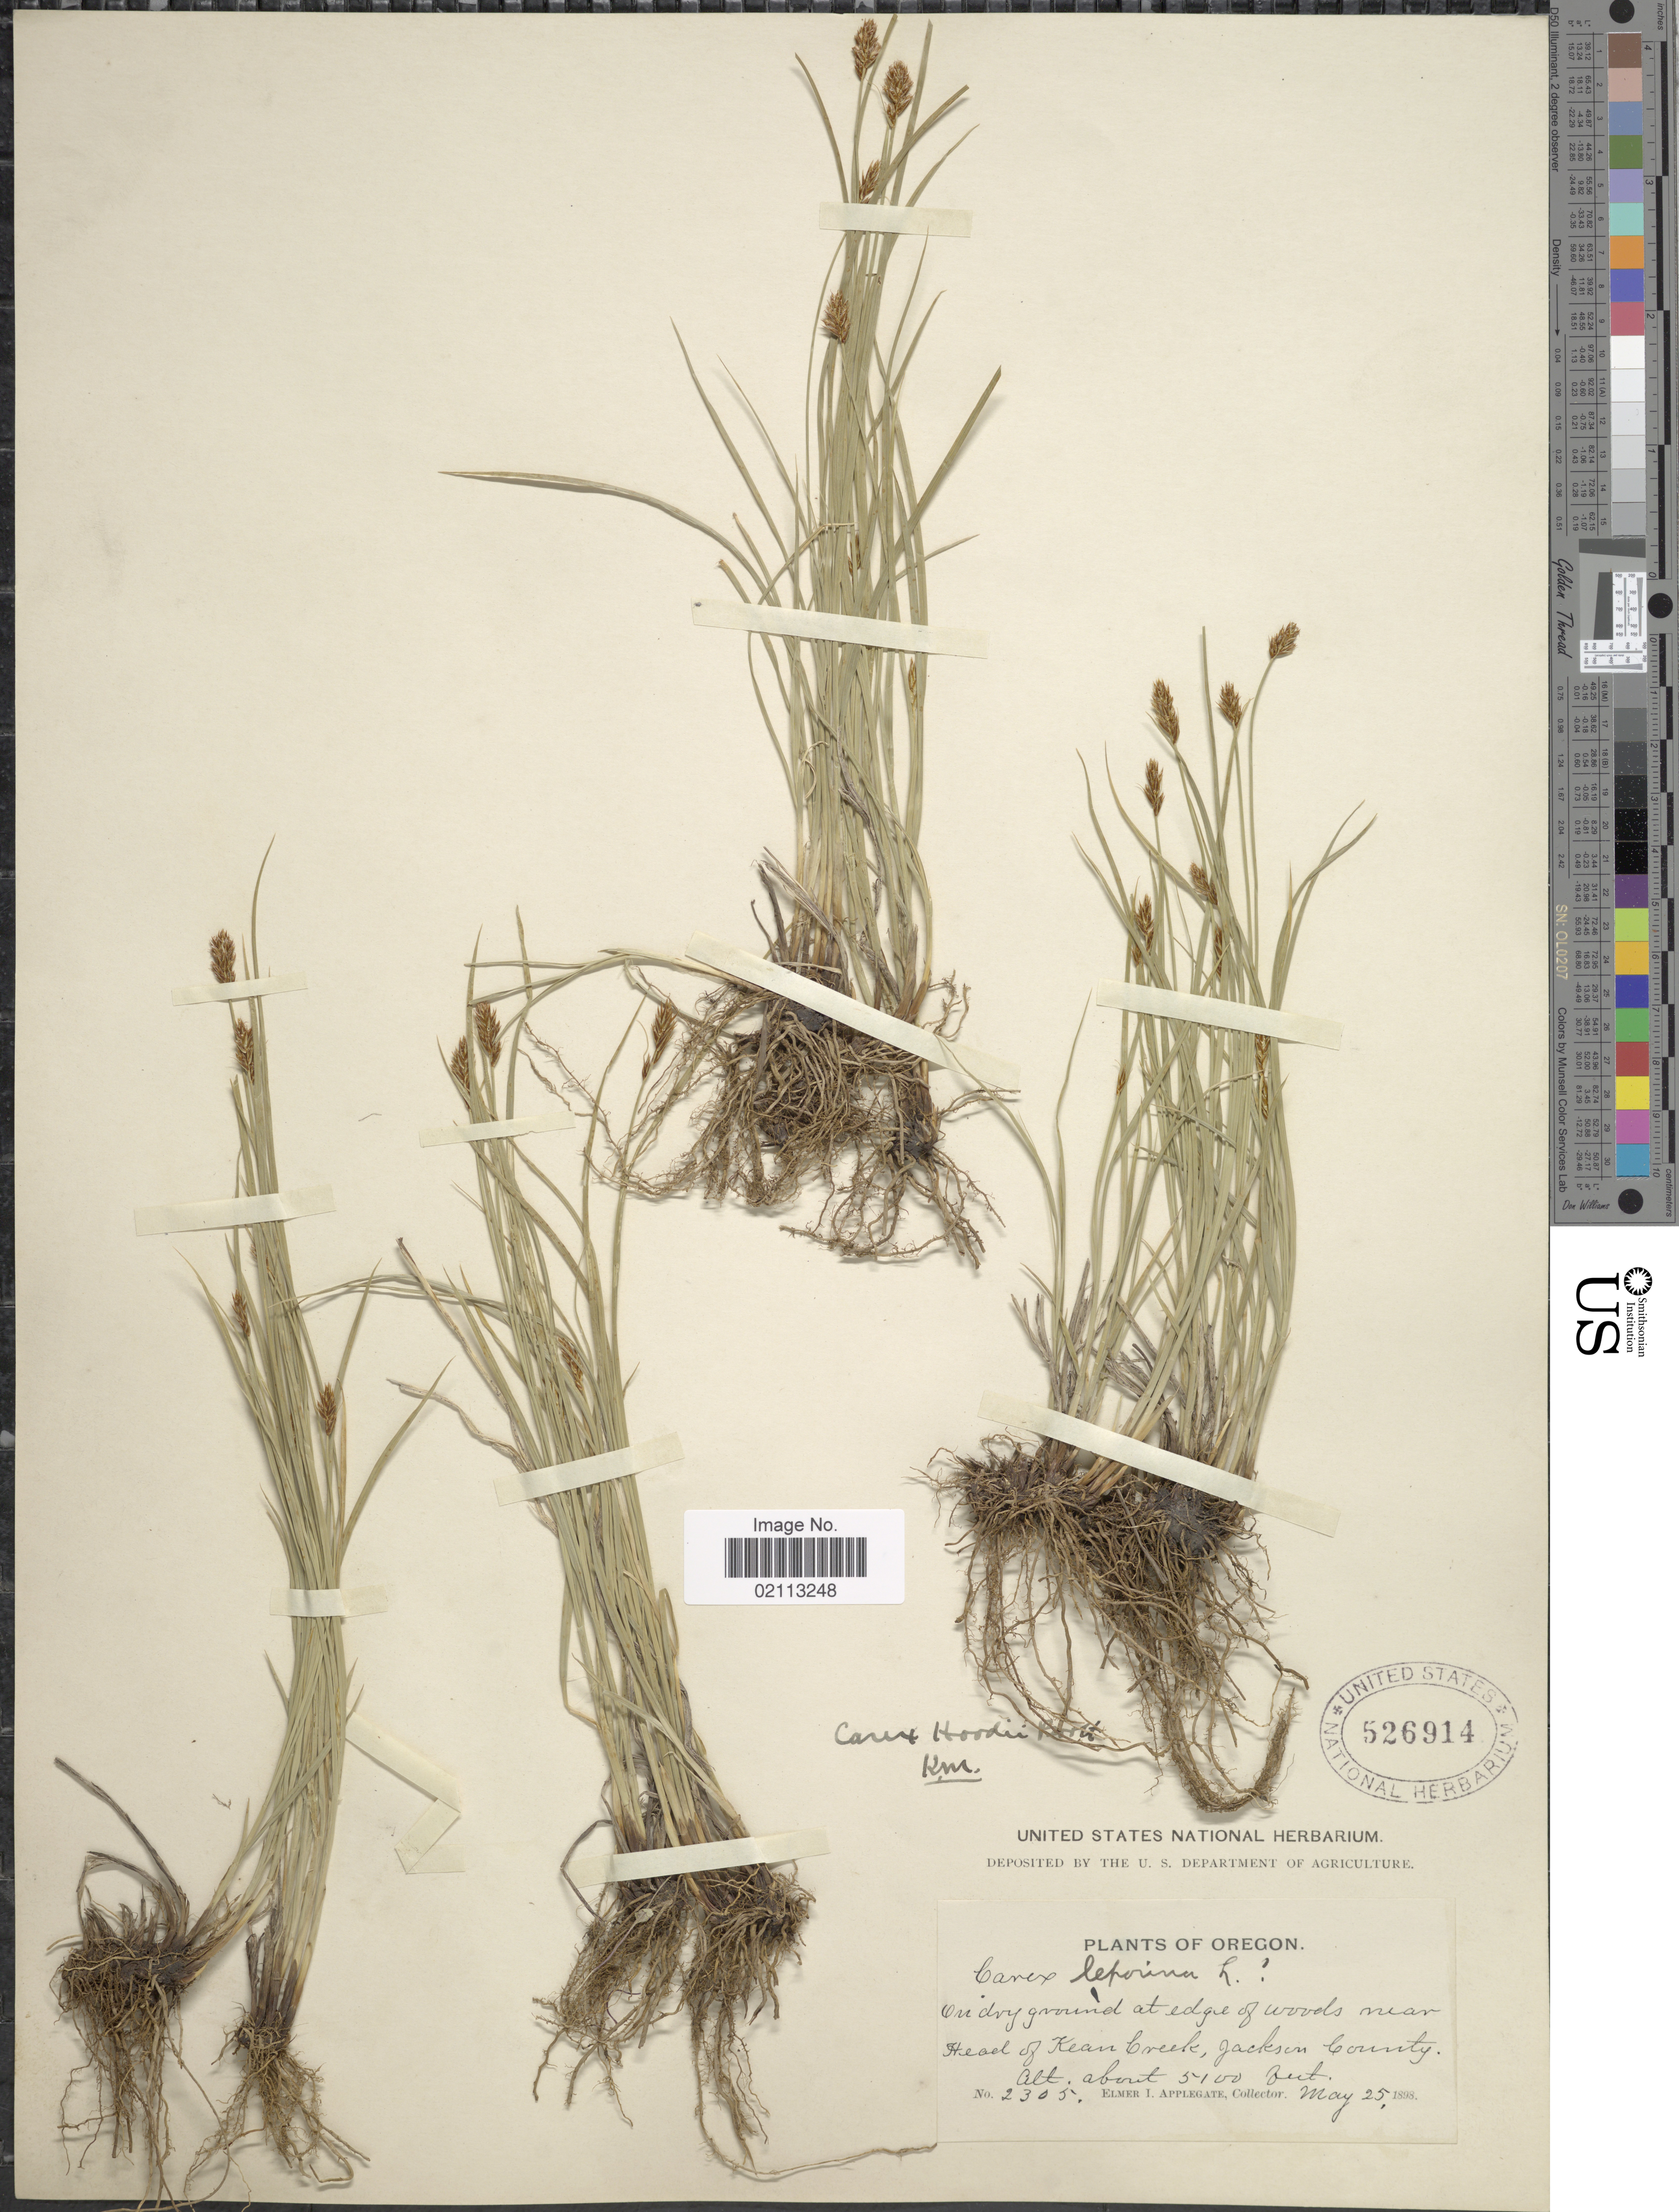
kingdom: Plantae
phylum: Tracheophyta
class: Liliopsida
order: Poales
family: Cyperaceae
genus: Carex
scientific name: Carex hoodii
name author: Boott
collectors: E. I. Applegate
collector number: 2305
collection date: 1898-05-25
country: United States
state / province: Oregon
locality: Head of Kean Creek, Jackson County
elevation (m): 1554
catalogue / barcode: US 526914